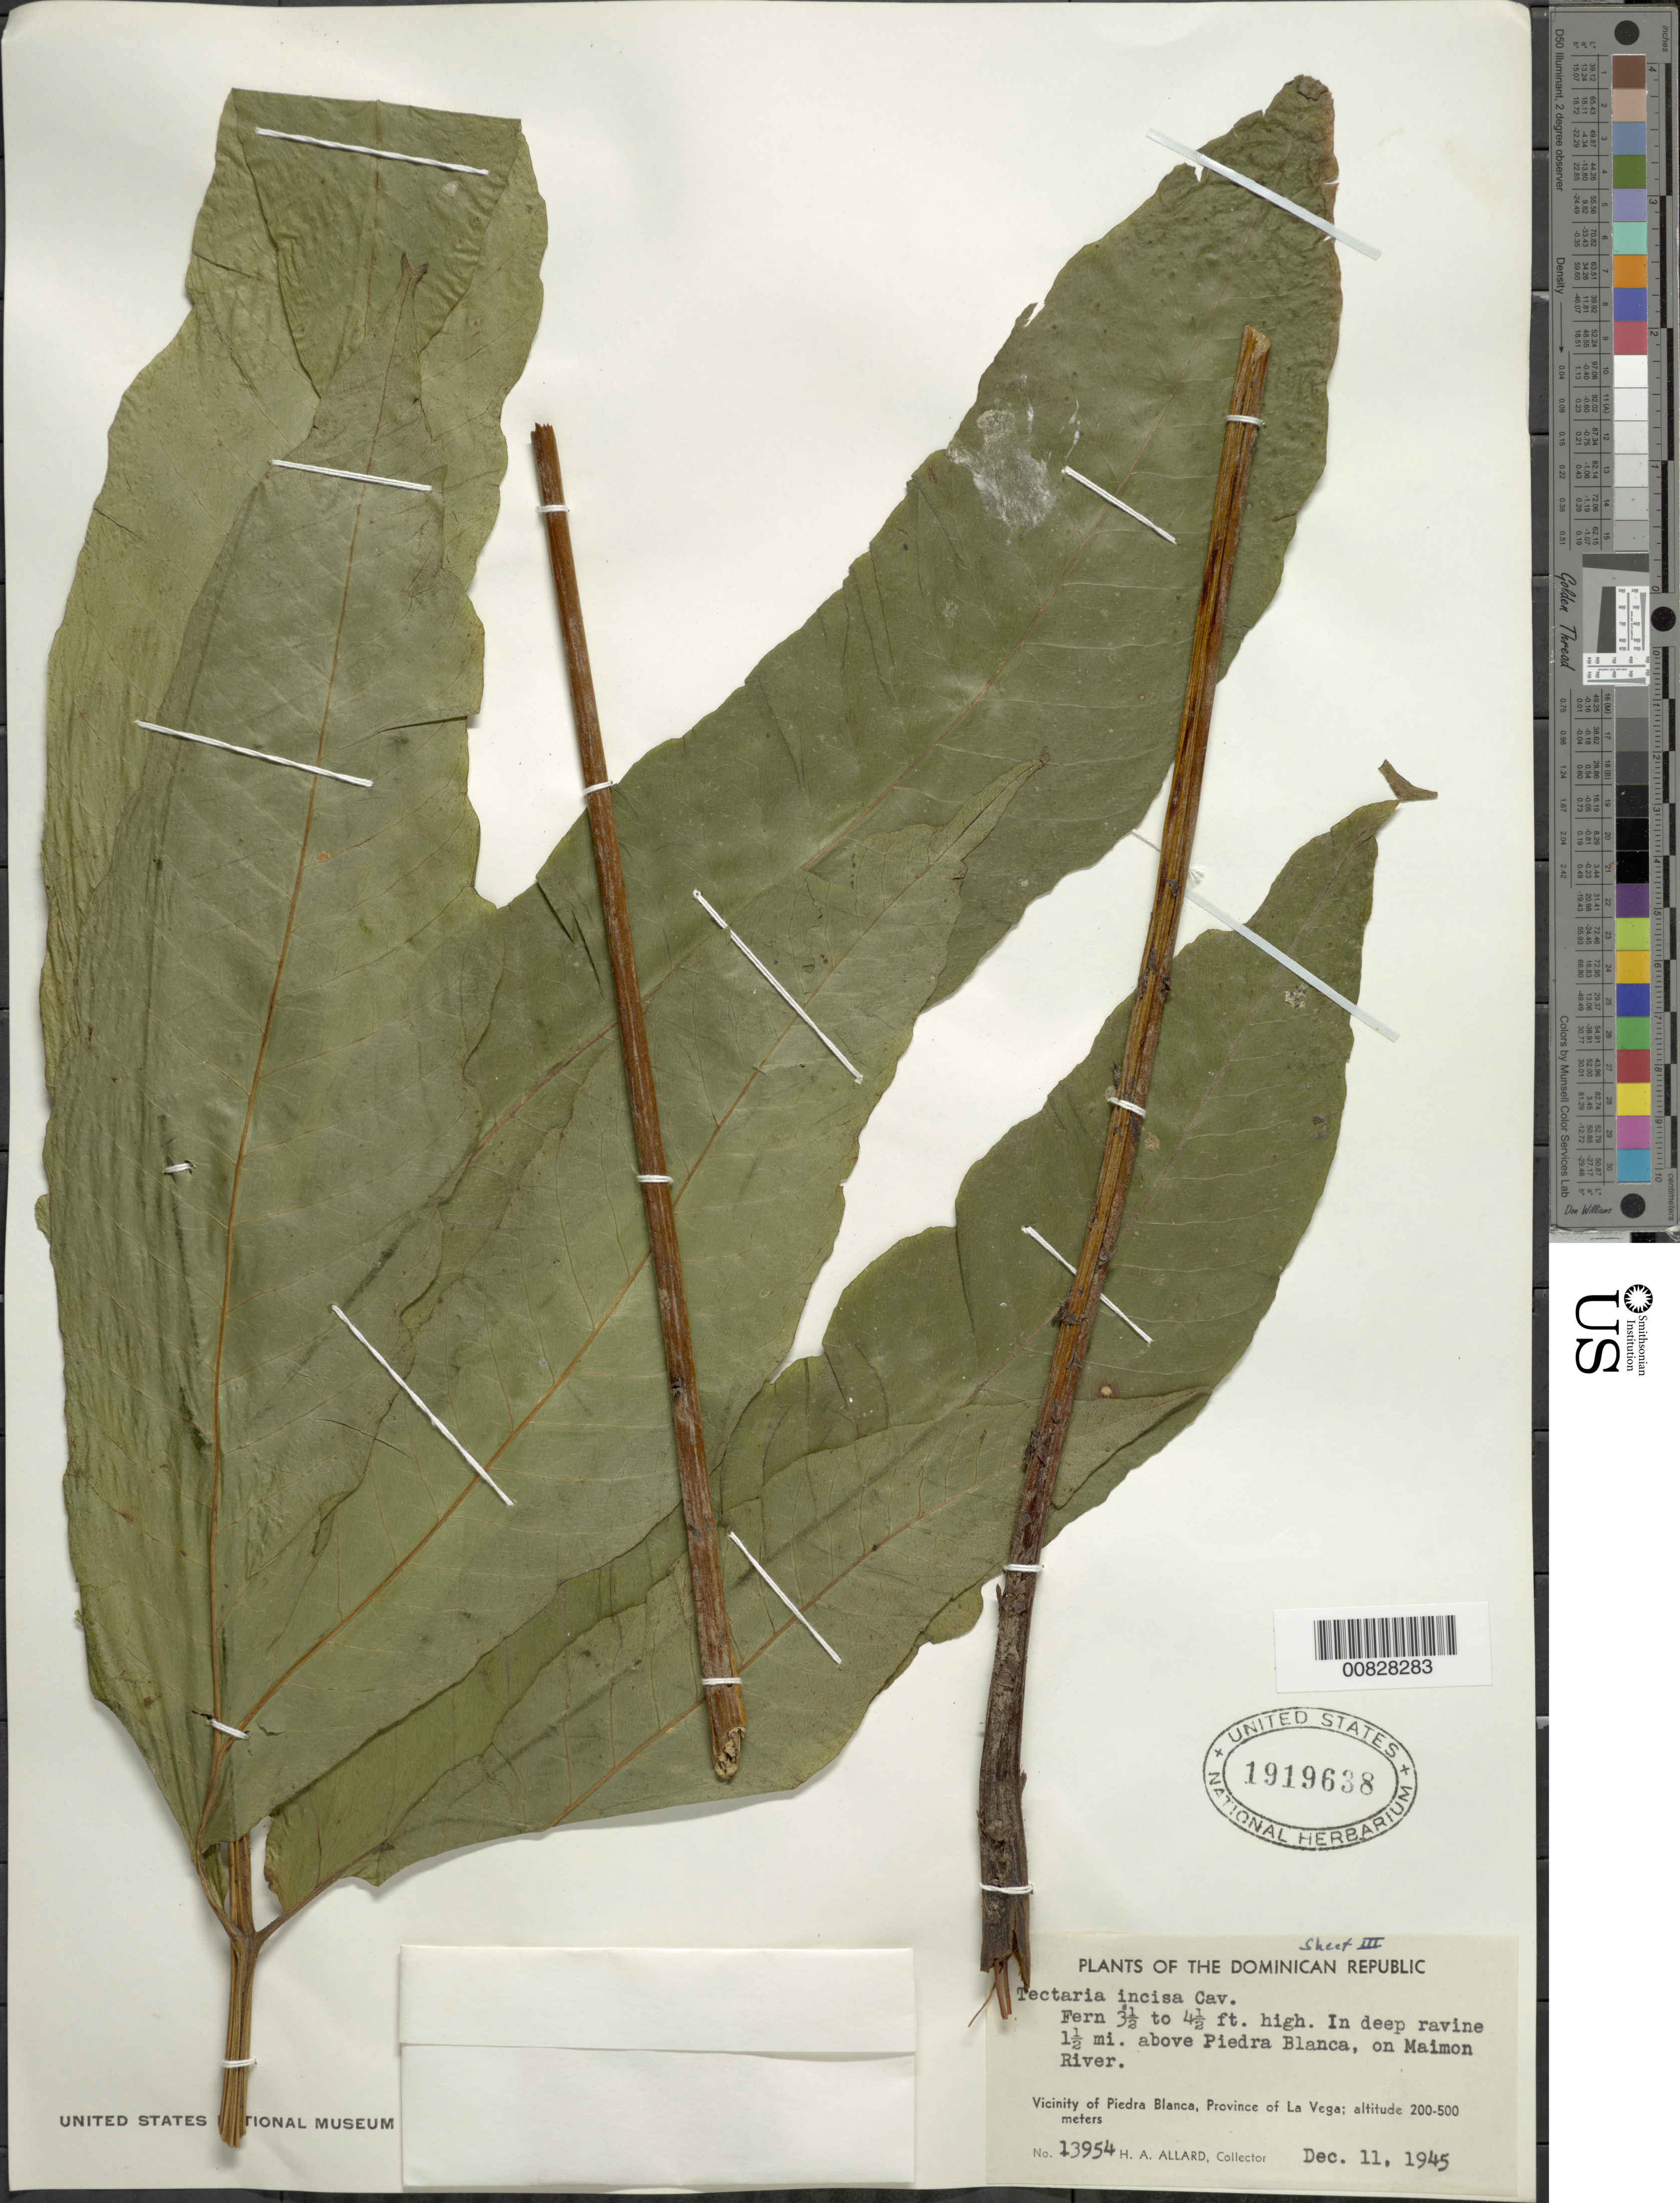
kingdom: Plantae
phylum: Tracheophyta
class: Polypodiopsida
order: Polypodiales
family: Tectariaceae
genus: Tectaria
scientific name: Tectaria incisa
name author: Cav.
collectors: H. A. Allard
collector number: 13954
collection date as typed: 11 Dec 1945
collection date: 1945-12-11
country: Dominican Republic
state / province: La Vega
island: Hispaniola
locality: Piedra Blanca, 1.5 miles above, on Maimon R.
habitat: Deep ravine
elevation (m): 200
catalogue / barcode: US 1919638